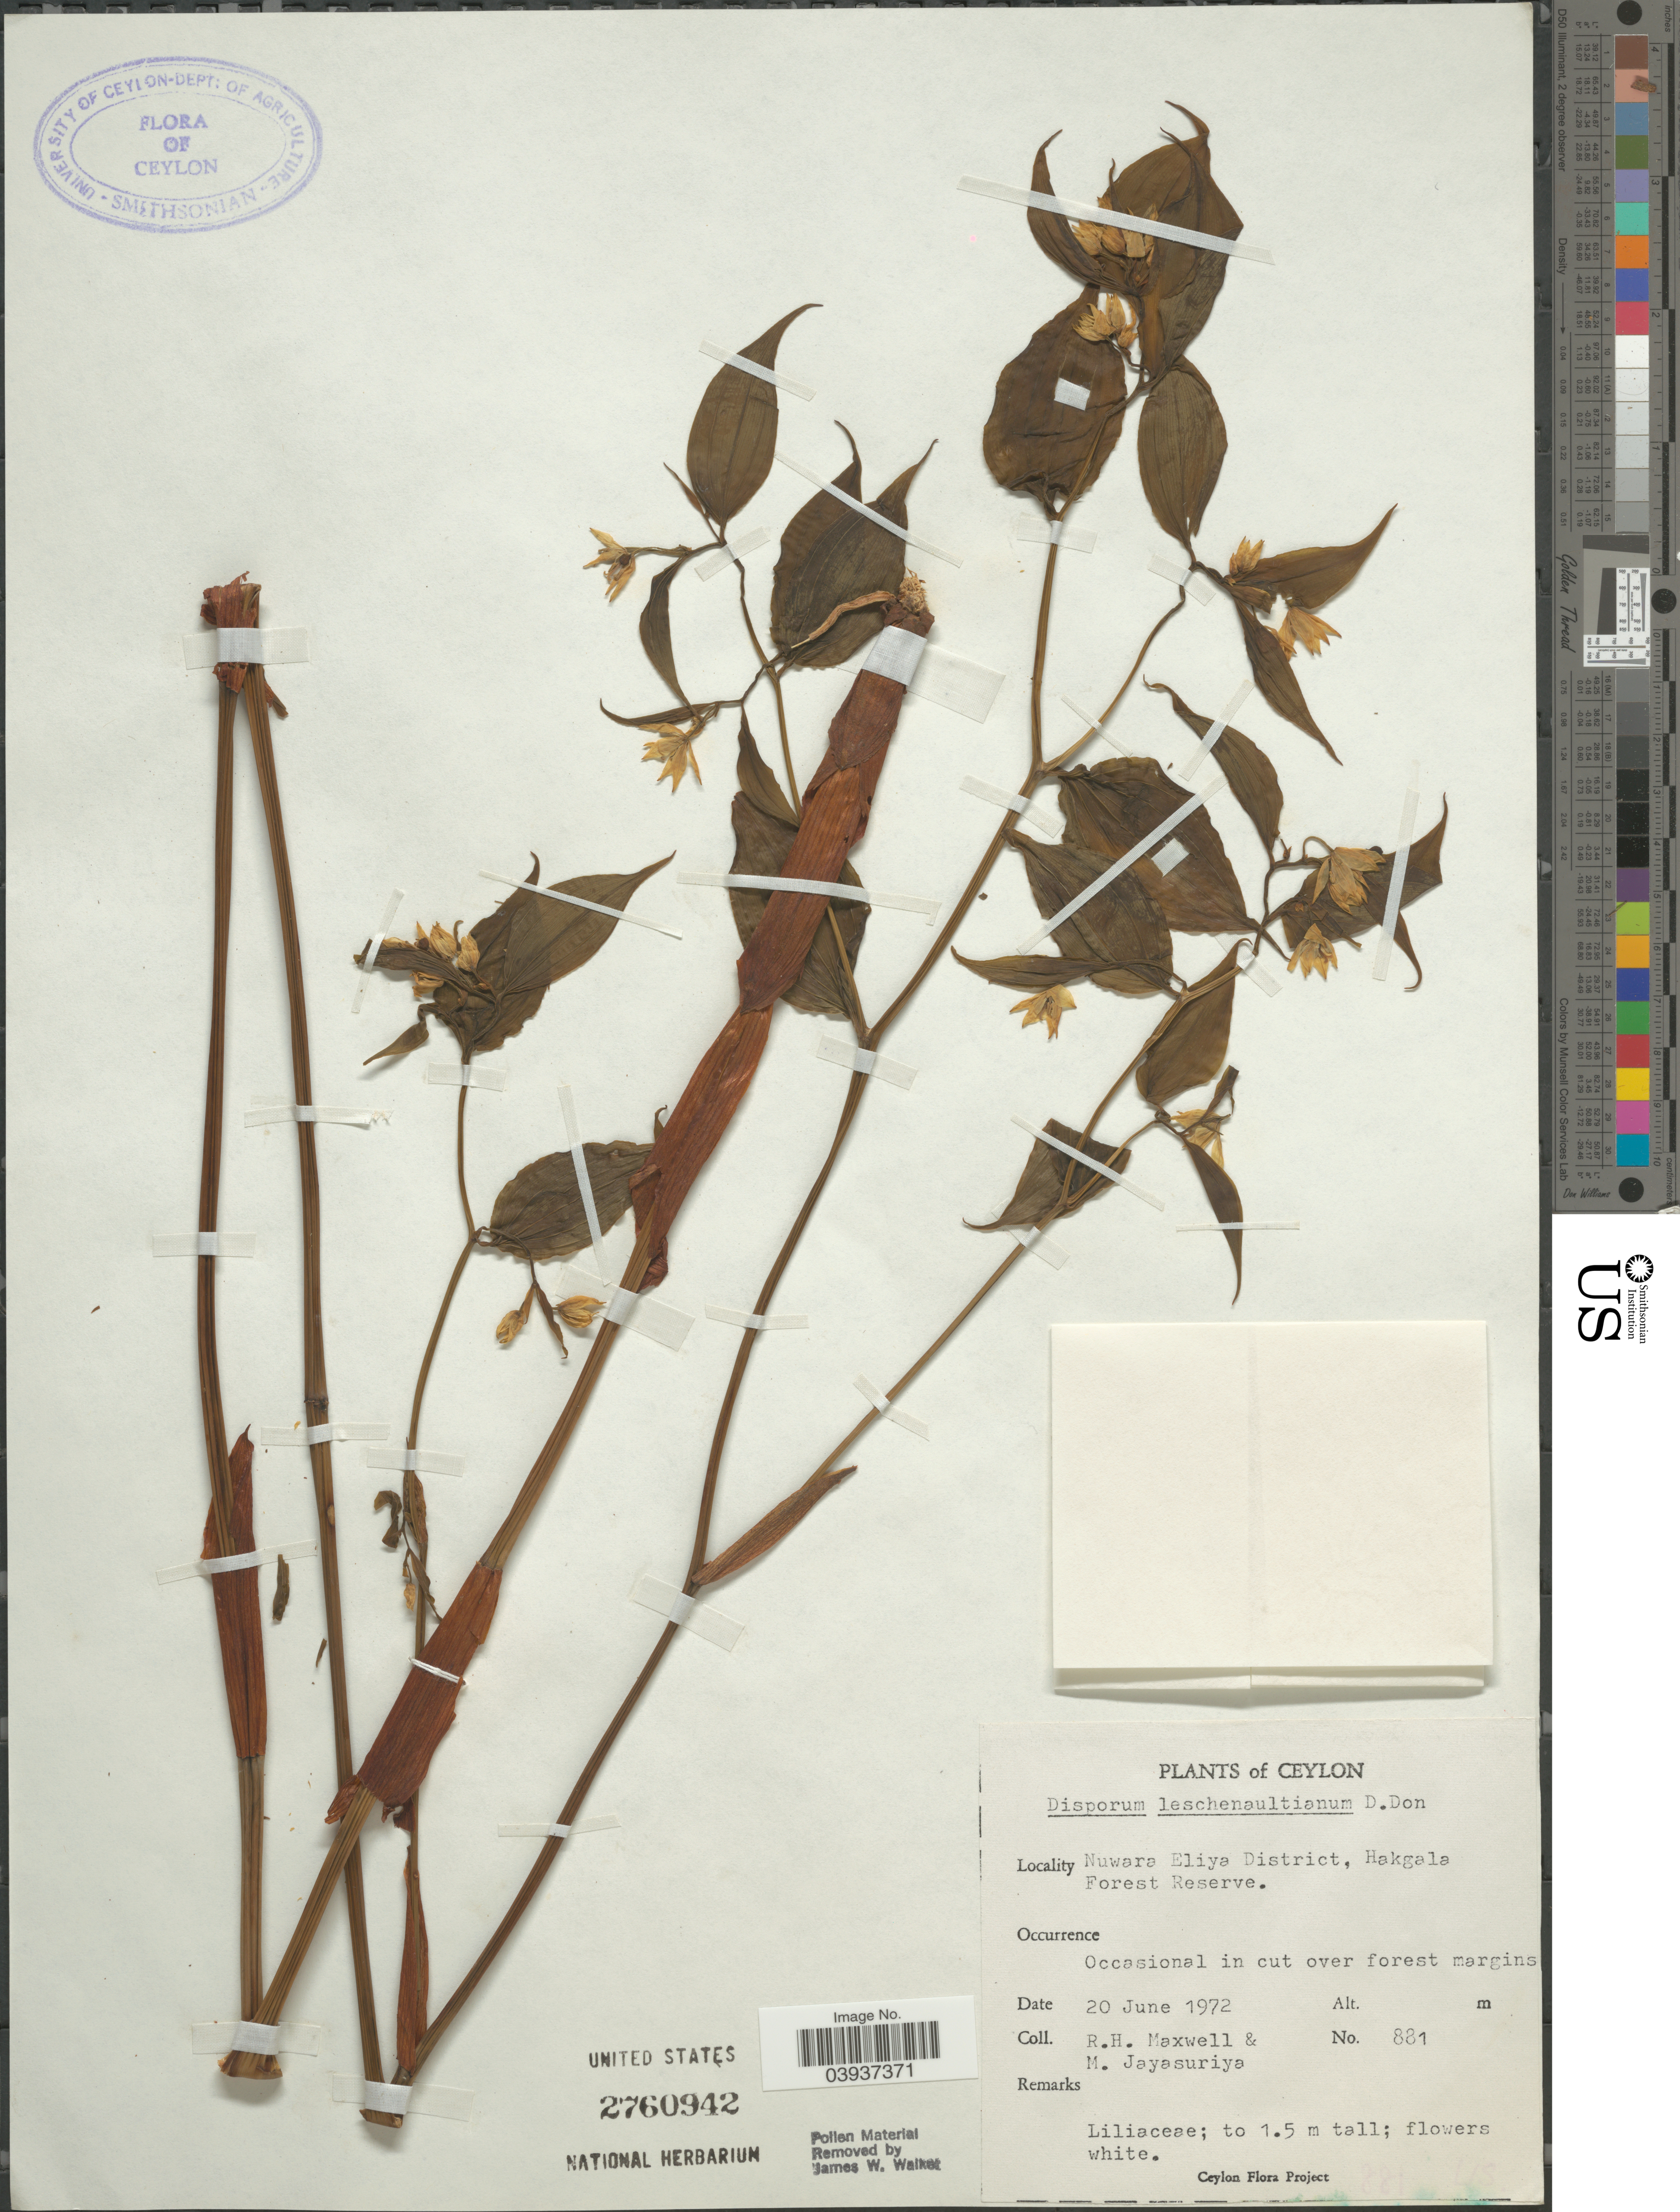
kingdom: Plantae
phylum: Tracheophyta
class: Liliopsida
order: Liliales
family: Colchicaceae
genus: Disporum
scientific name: Disporum cantoniense var. cantoniense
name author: (Lour.) Merr.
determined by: Strong, Mark T., (BOT), Smithsonian Institution - National Museum of Natural History (UNITED STATES)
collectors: R. Maxwell & M. Jayasuriya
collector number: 881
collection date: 1972-06-20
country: Sri Lanka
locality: Ceylon. Nuwara Eliya District, Hakgala Forest Reserve. In cut over forest margins.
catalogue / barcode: US 2760942